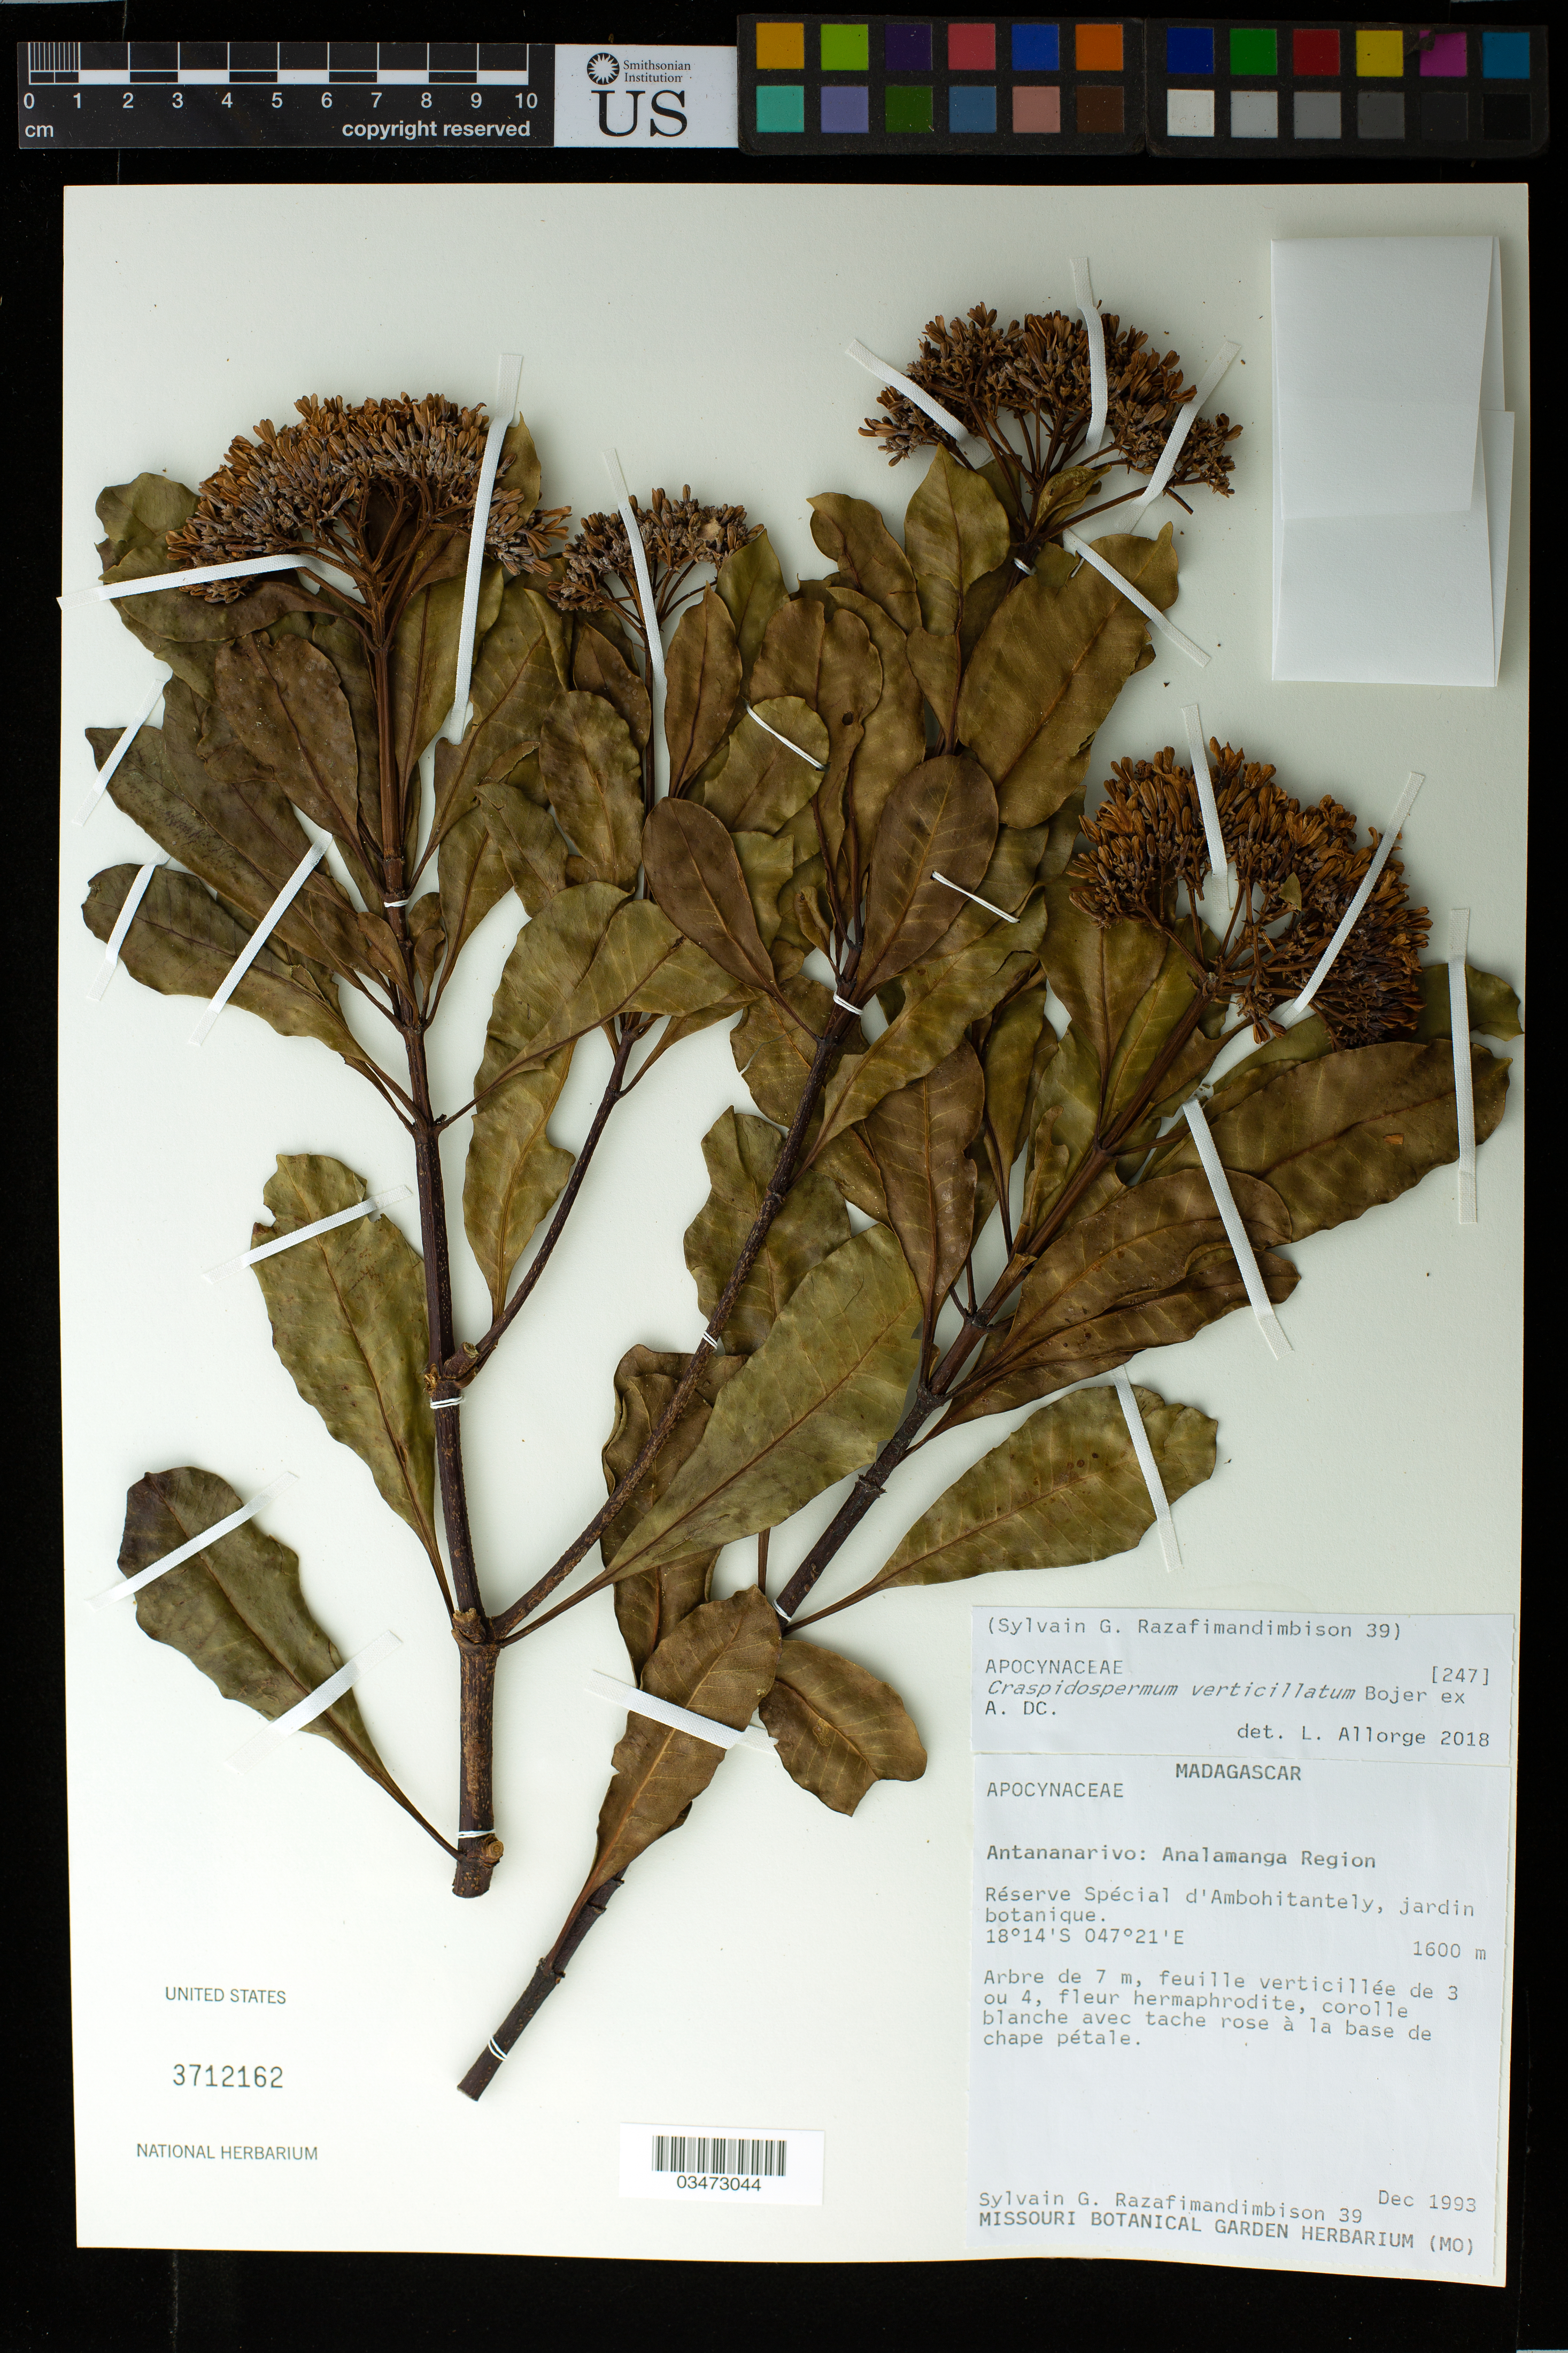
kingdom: Plantae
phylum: Tracheophyta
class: Magnoliopsida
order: Gentianales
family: Apocynaceae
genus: Craspidospermum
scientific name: Craspidospermum verticillatum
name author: Bojer ex A. DC.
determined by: Allorge, L.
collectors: S. G. Razafimandimbison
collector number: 39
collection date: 1993-12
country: Madagascar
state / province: Analamanga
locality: Analamanga Region, Réserve Spécial d'Ambohitantely, jardin botanique.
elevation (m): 1600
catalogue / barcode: US 3712162